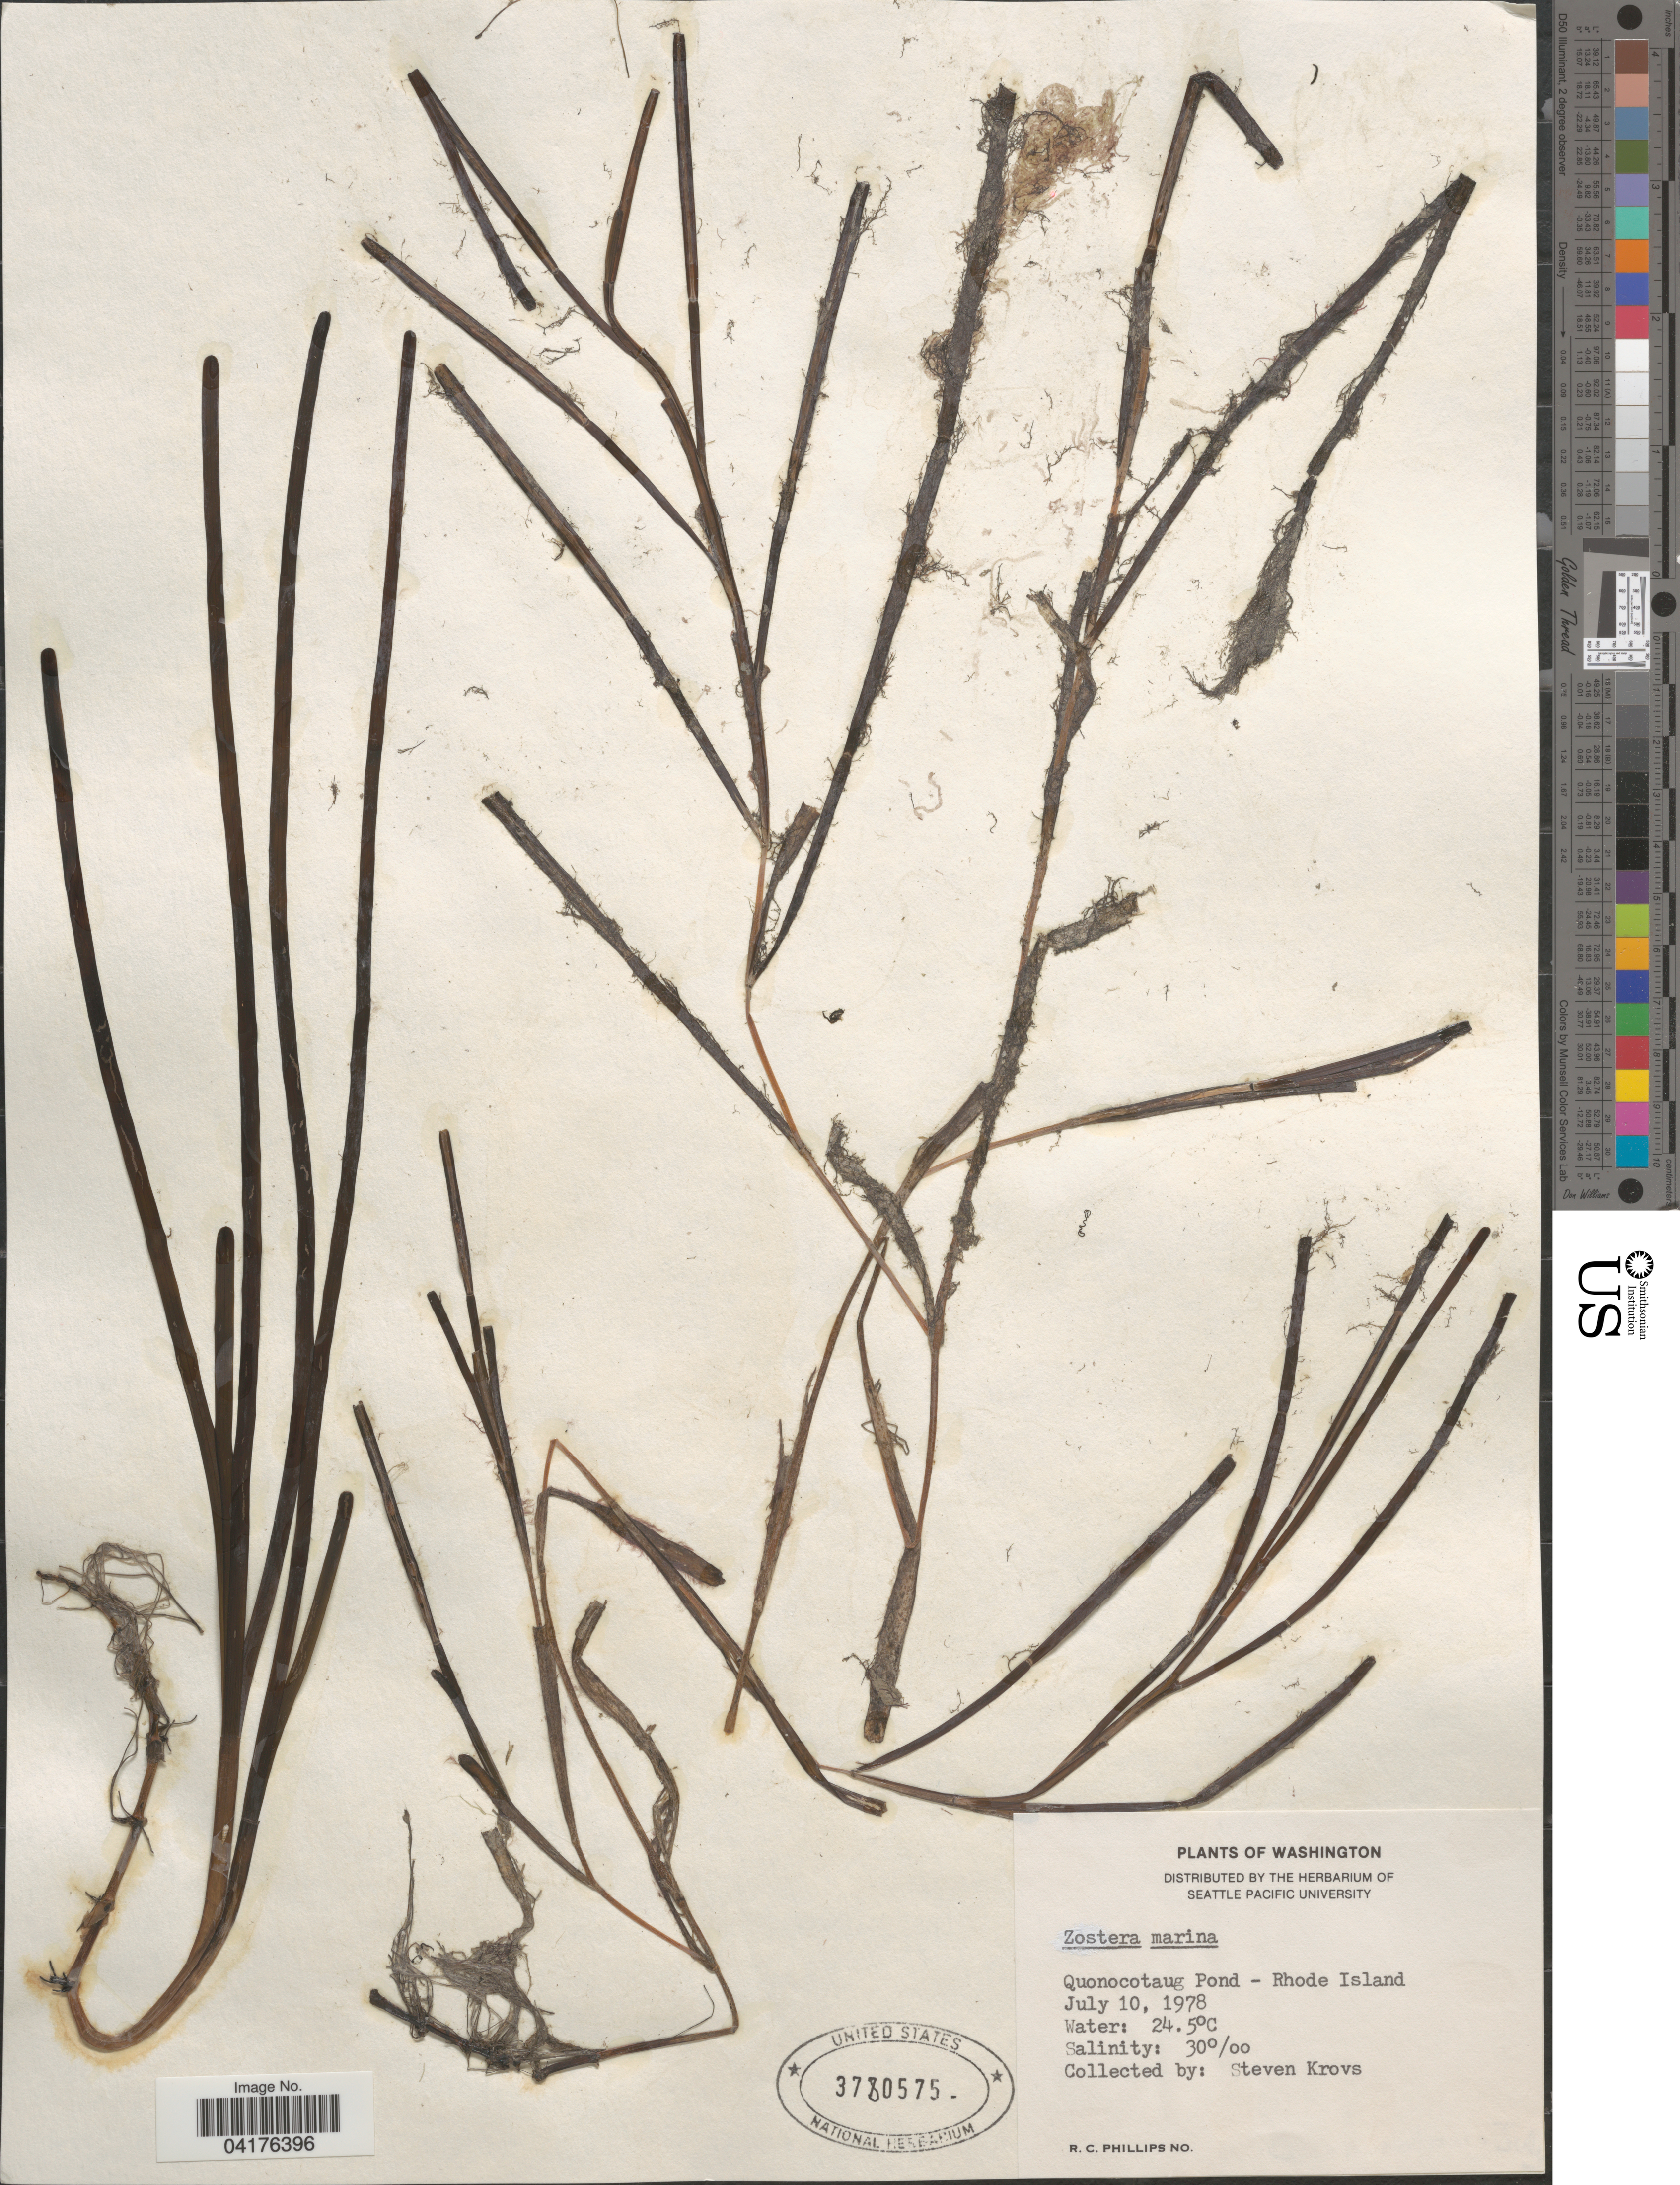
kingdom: Plantae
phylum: Tracheophyta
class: Liliopsida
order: Alismatales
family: Zosteraceae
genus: Zostera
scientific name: Zostera marina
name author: L.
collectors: S. Krovs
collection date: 1978-07-10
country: United States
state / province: Rhode Island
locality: Quonocotaug Pond.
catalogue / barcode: US 3780575